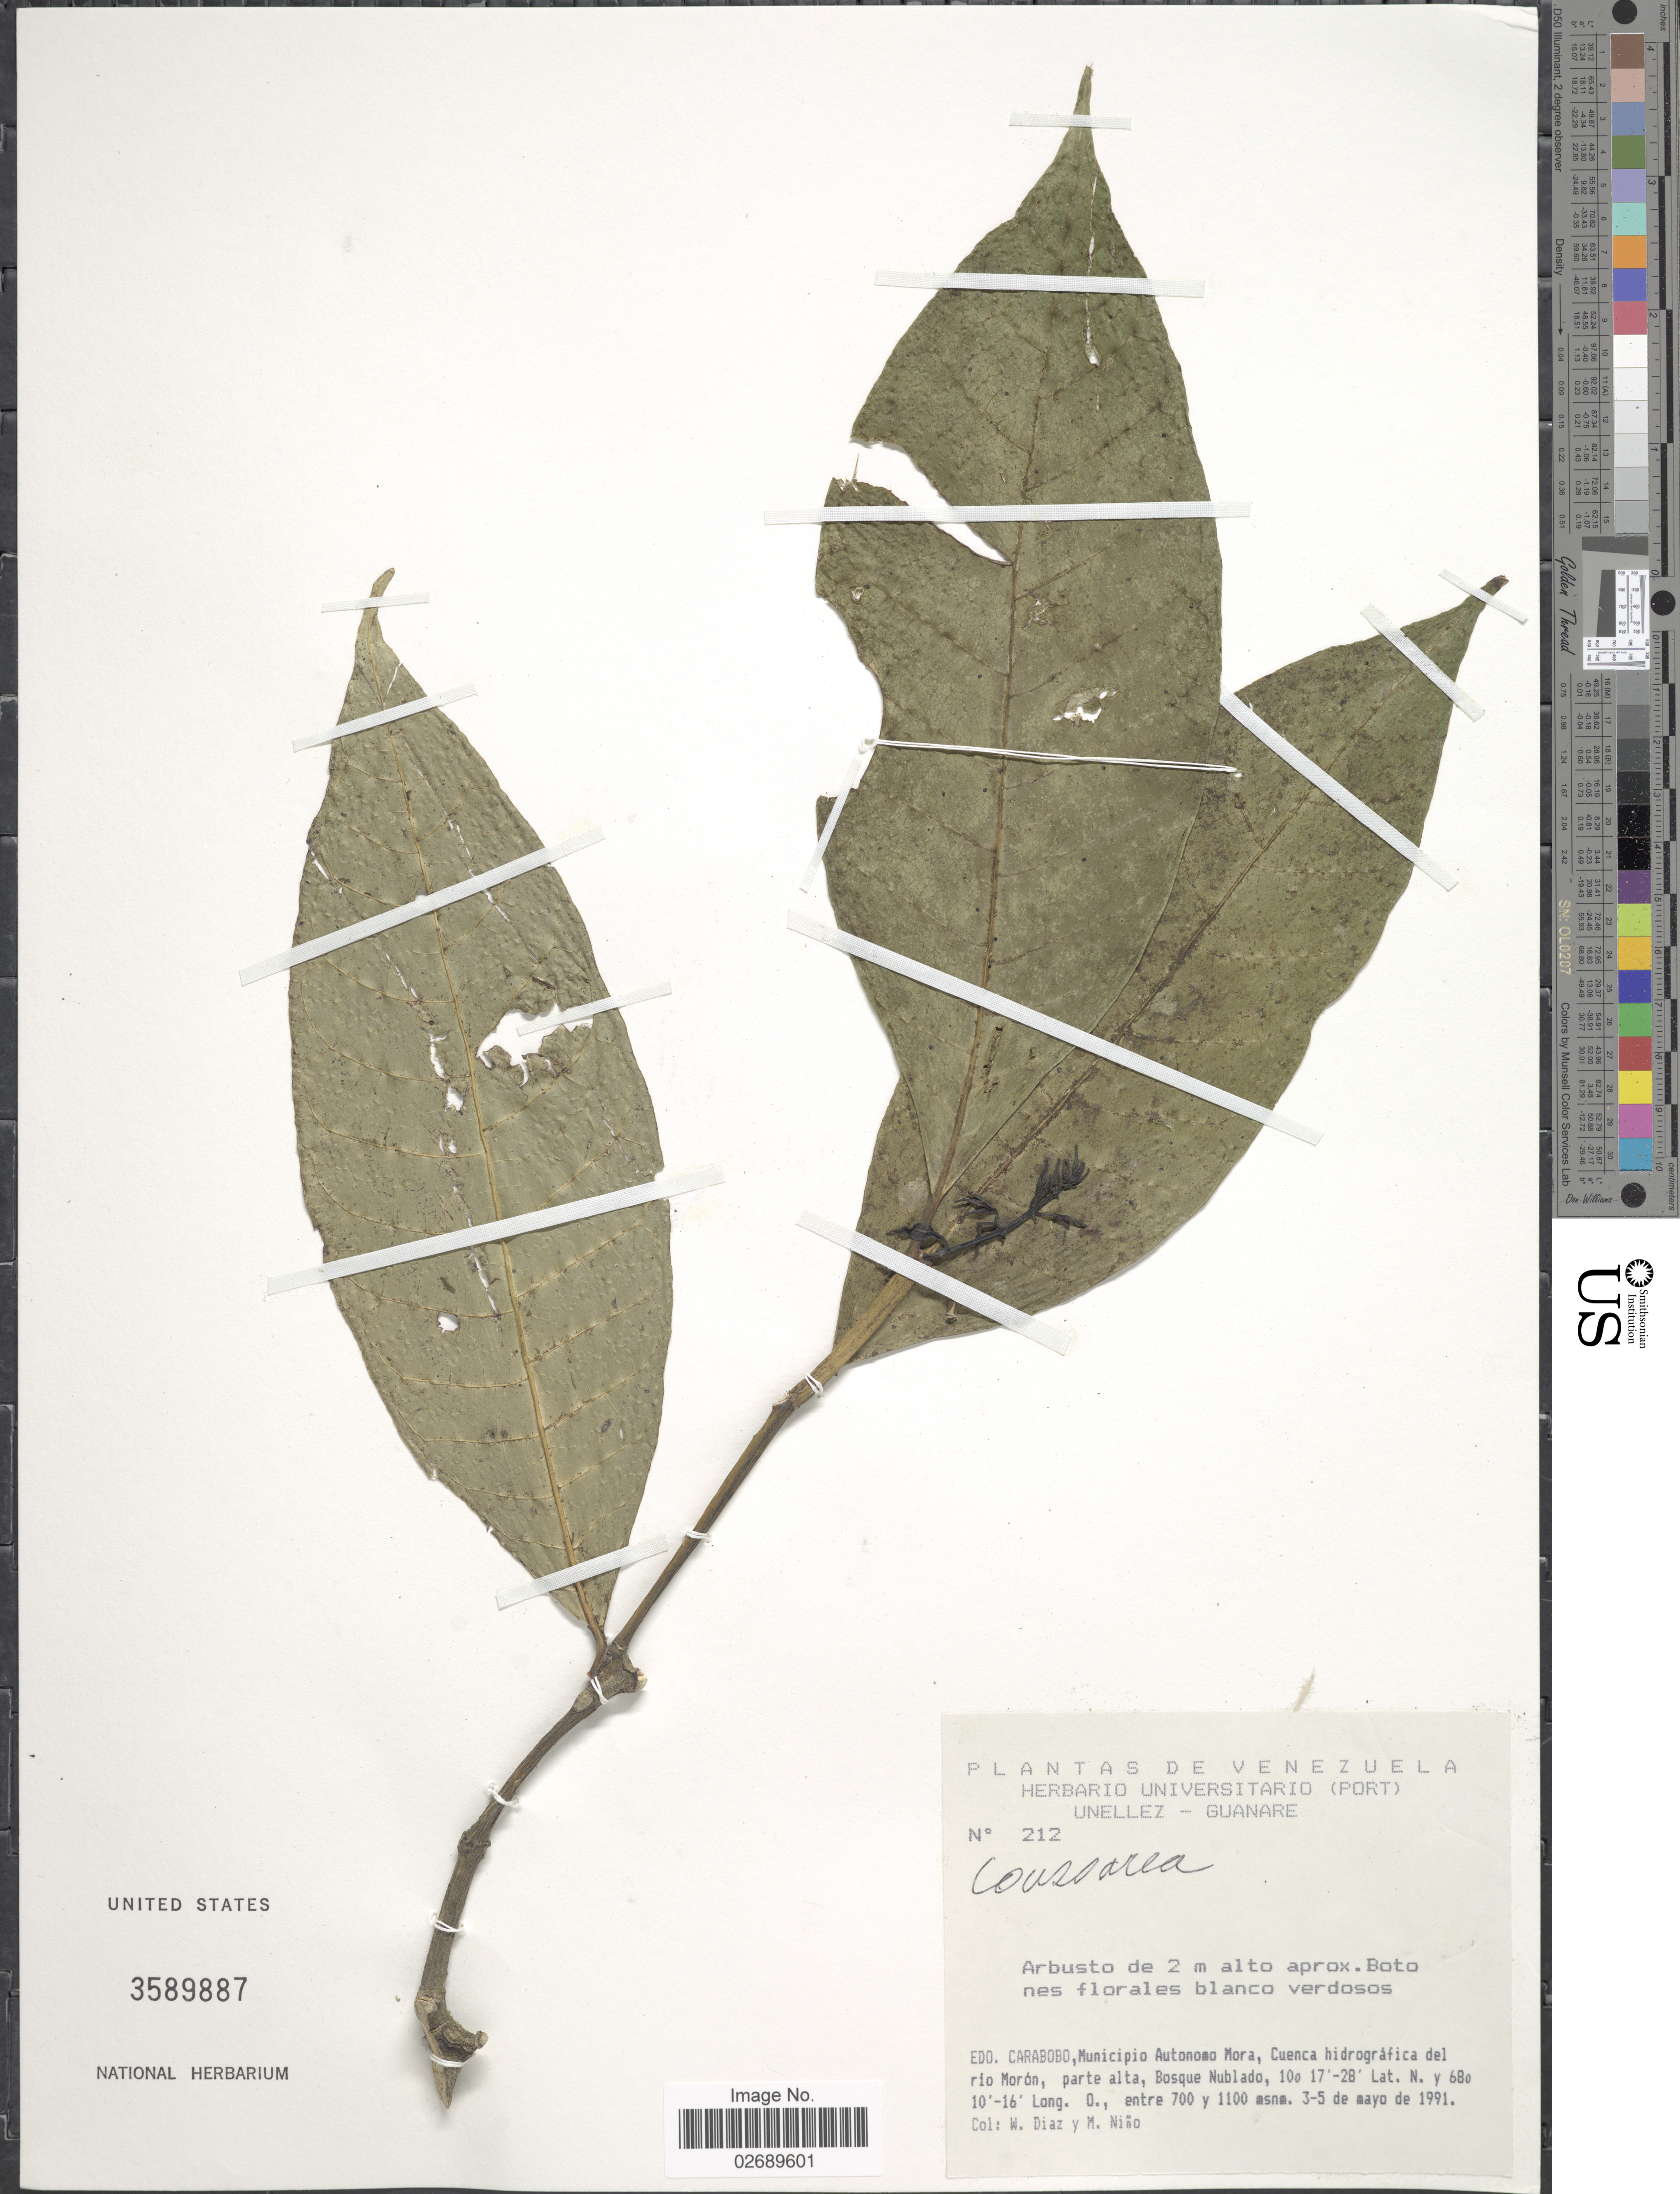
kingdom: Plantae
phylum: Tracheophyta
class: Magnoliopsida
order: Gentianales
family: Rubiaceae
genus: Coussarea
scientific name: Coussarea sp.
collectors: W. Díaz P. & S. M. Niño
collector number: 212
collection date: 1991-05-03/1991-05-05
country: Venezuela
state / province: Carabobo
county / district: Juan José Mora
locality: Cuenca hidrografica del rio Maron, parte alta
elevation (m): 700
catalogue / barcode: US 3589887